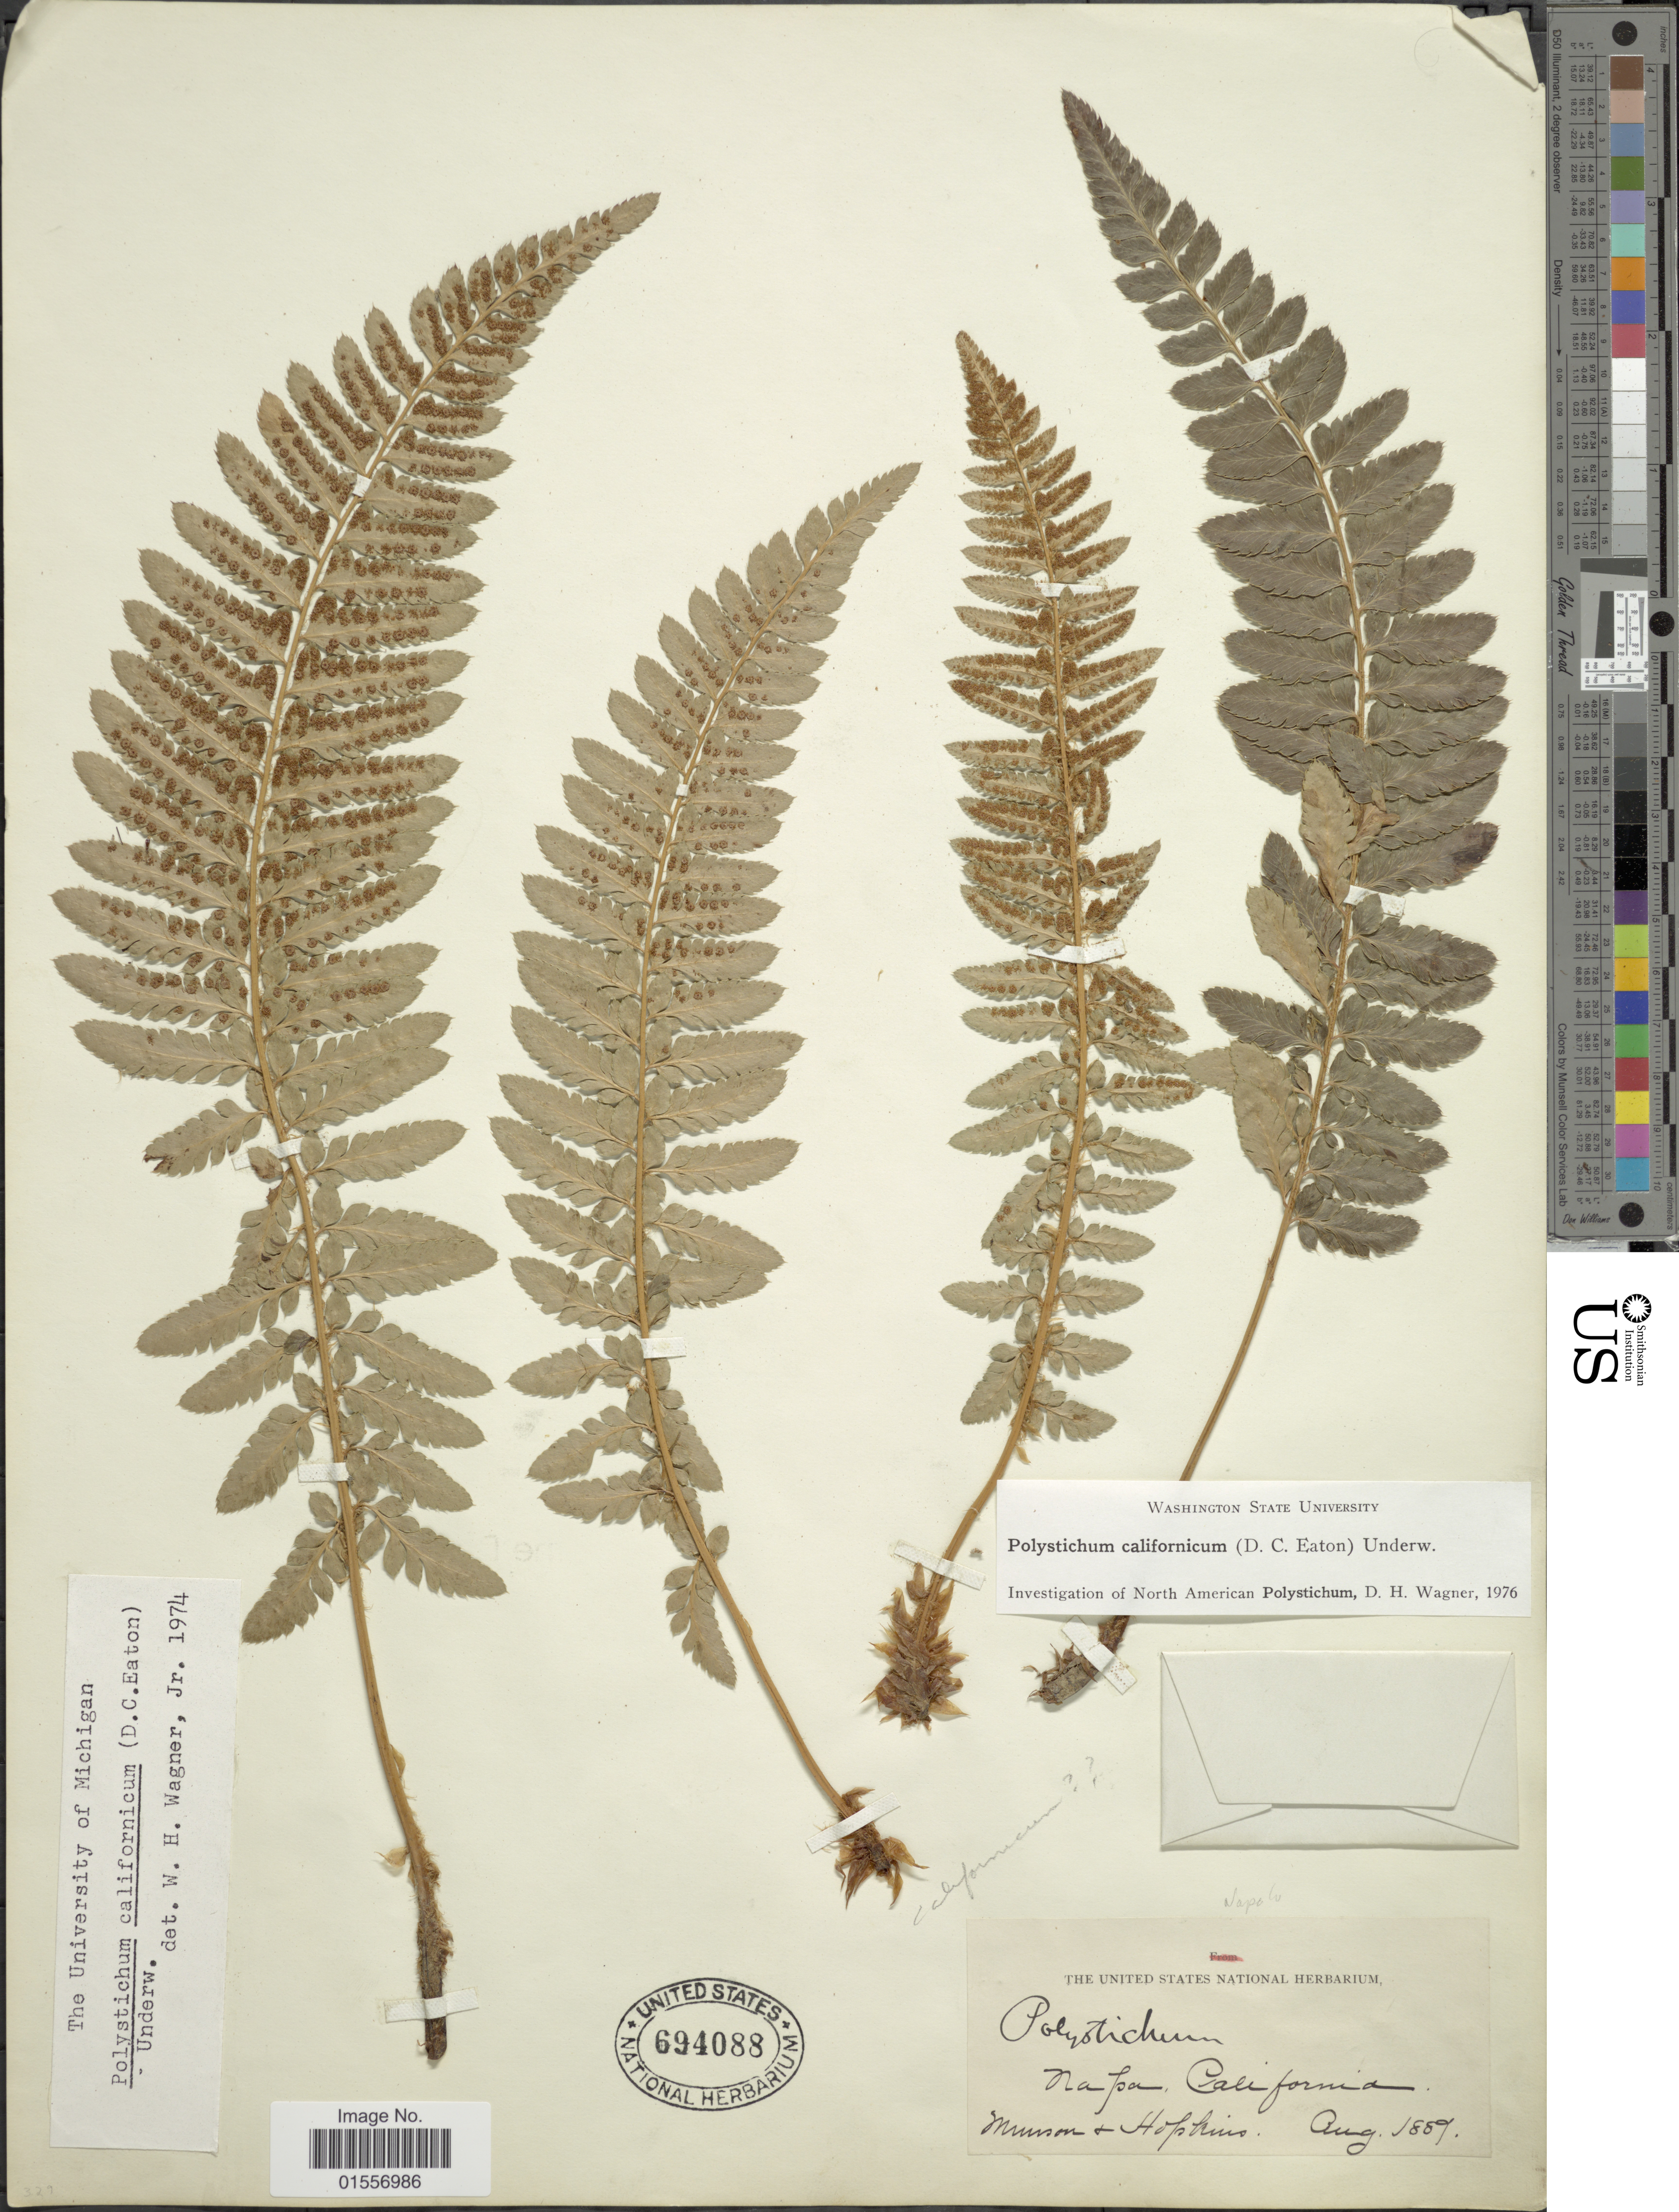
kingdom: Plantae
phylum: Tracheophyta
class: Polypodiopsida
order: Polypodiales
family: Dryopteridaceae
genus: Polystichum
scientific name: Polystichum californicum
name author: (D.C. Eaton) Diels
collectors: -. Munson & -- Hopkins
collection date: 1889-08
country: United States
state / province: California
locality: Napa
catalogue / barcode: US 694088